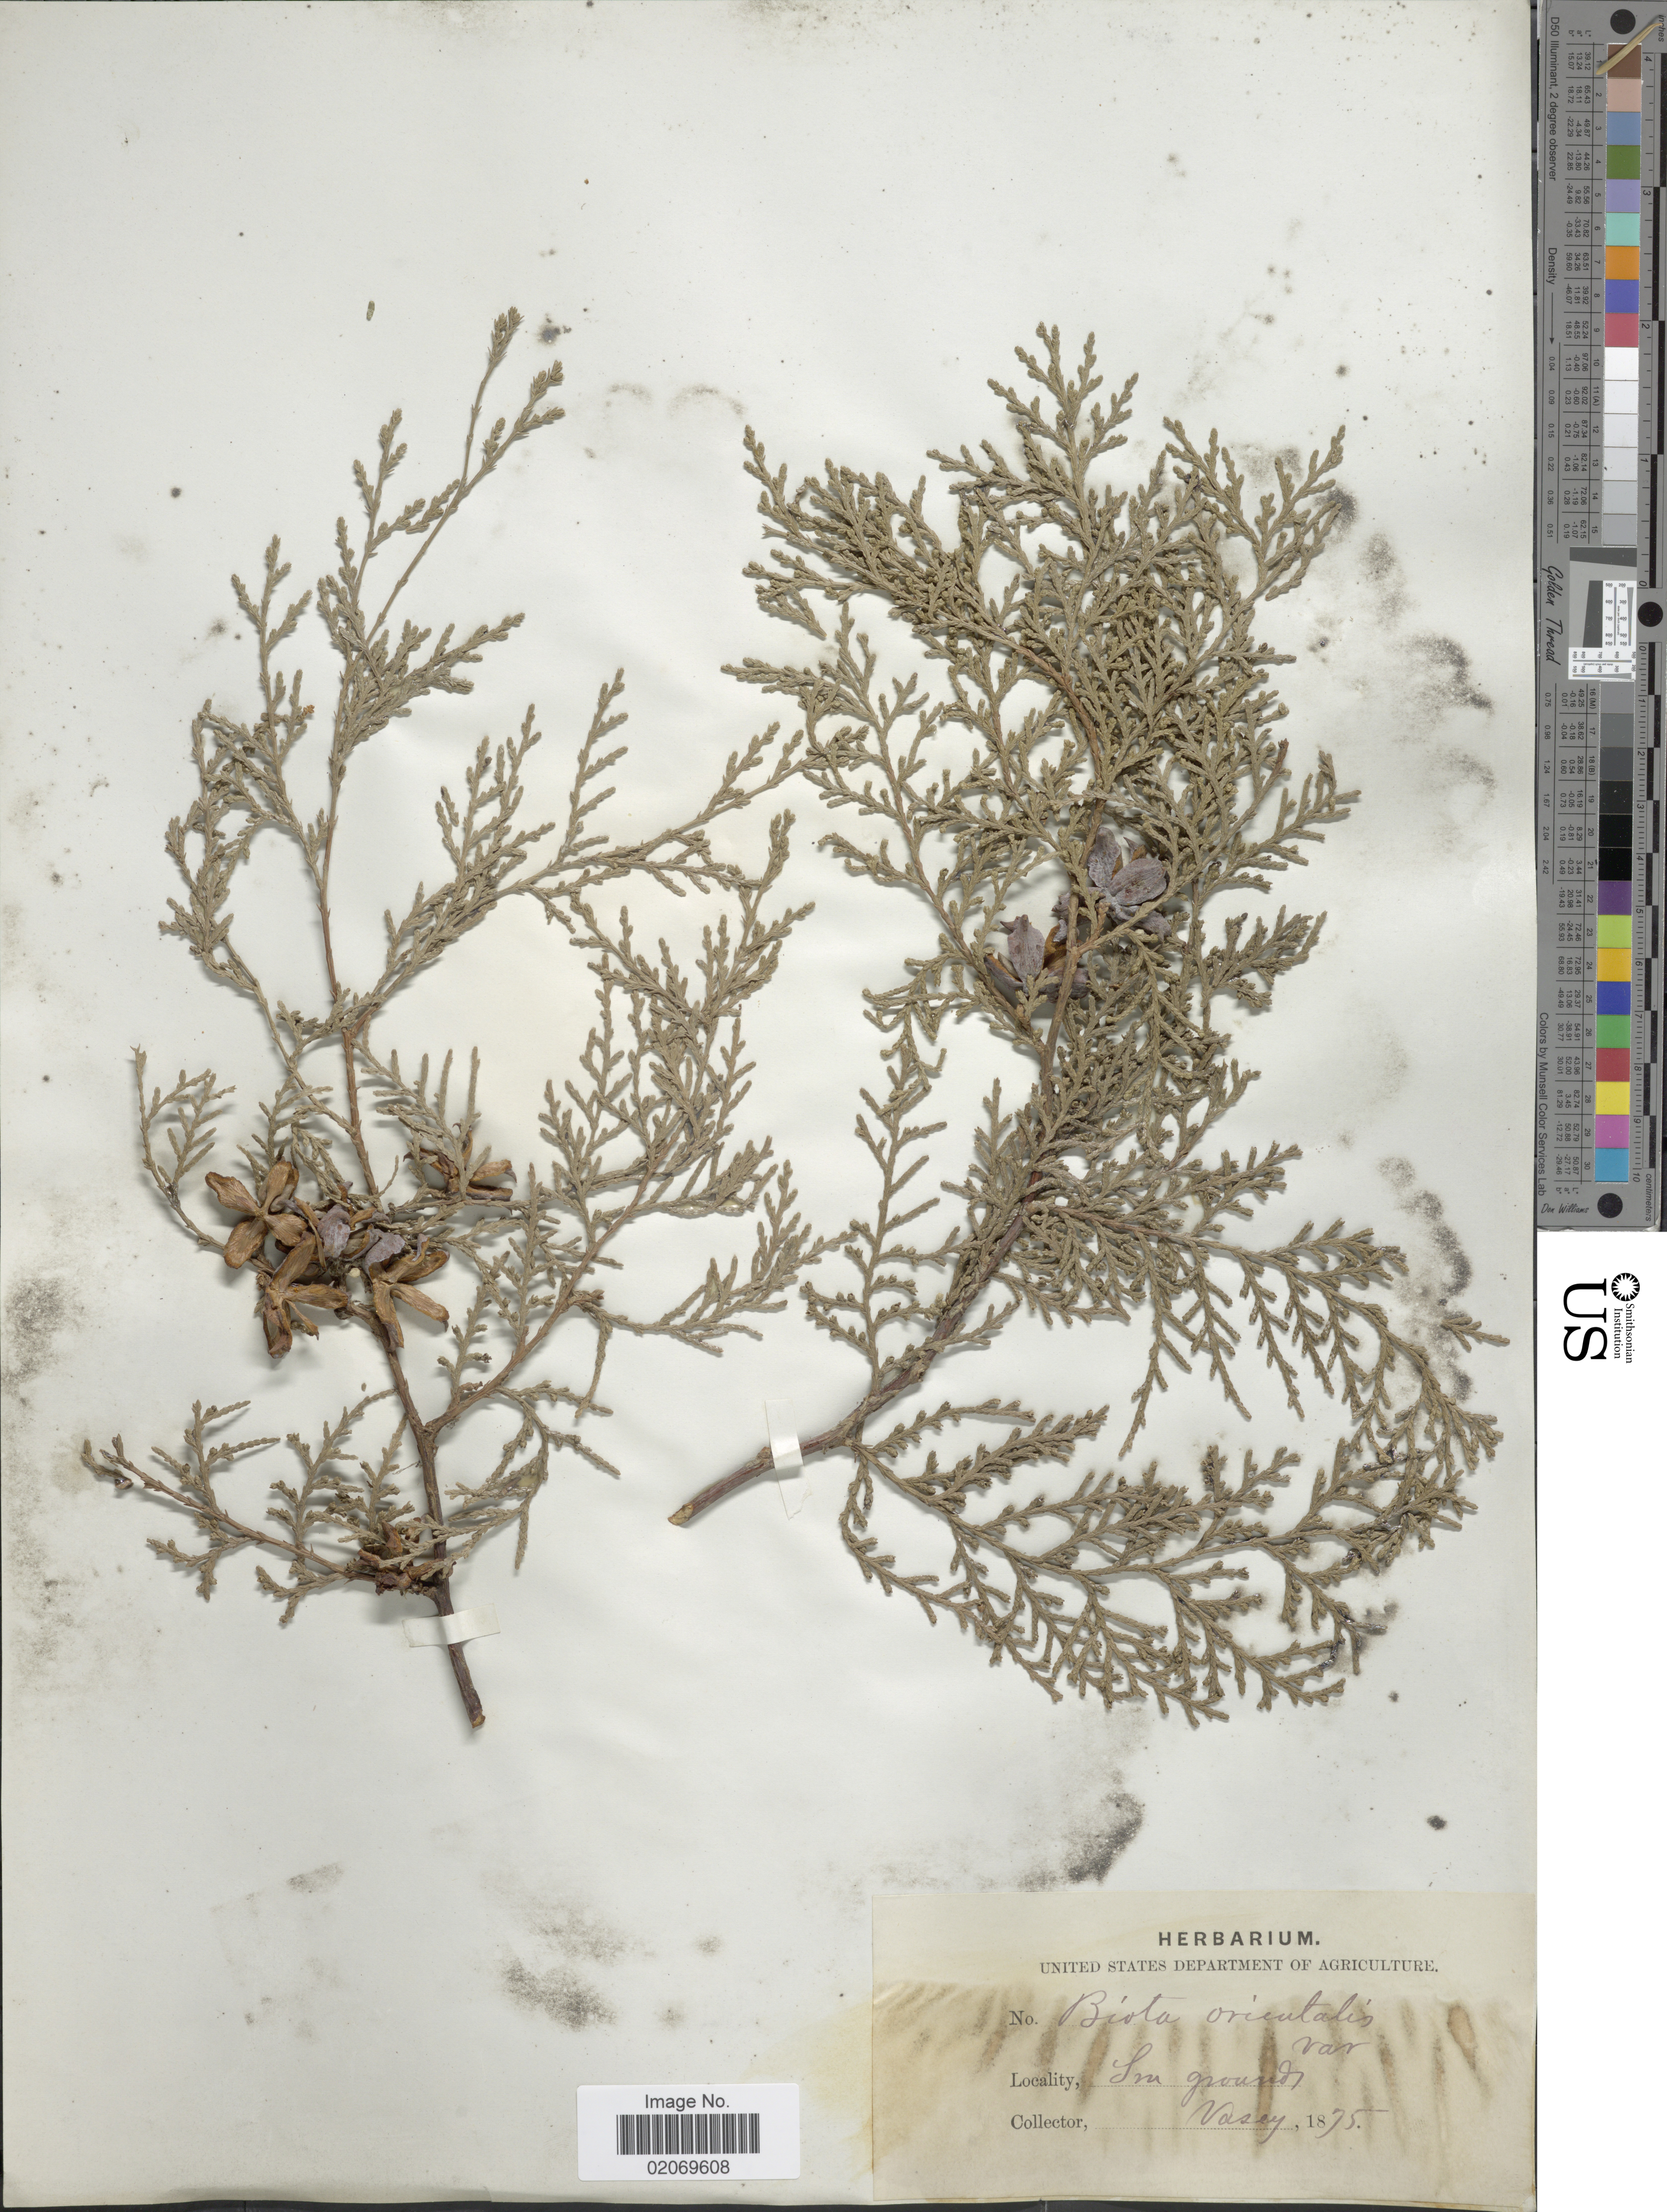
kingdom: Plantae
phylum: Tracheophyta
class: Pinopsida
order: Pinales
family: Cupressaceae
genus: Thuja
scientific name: Thuja orientalis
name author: L.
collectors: Vasey, --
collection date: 1875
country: United States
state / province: District of Columbia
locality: Sm. grounds